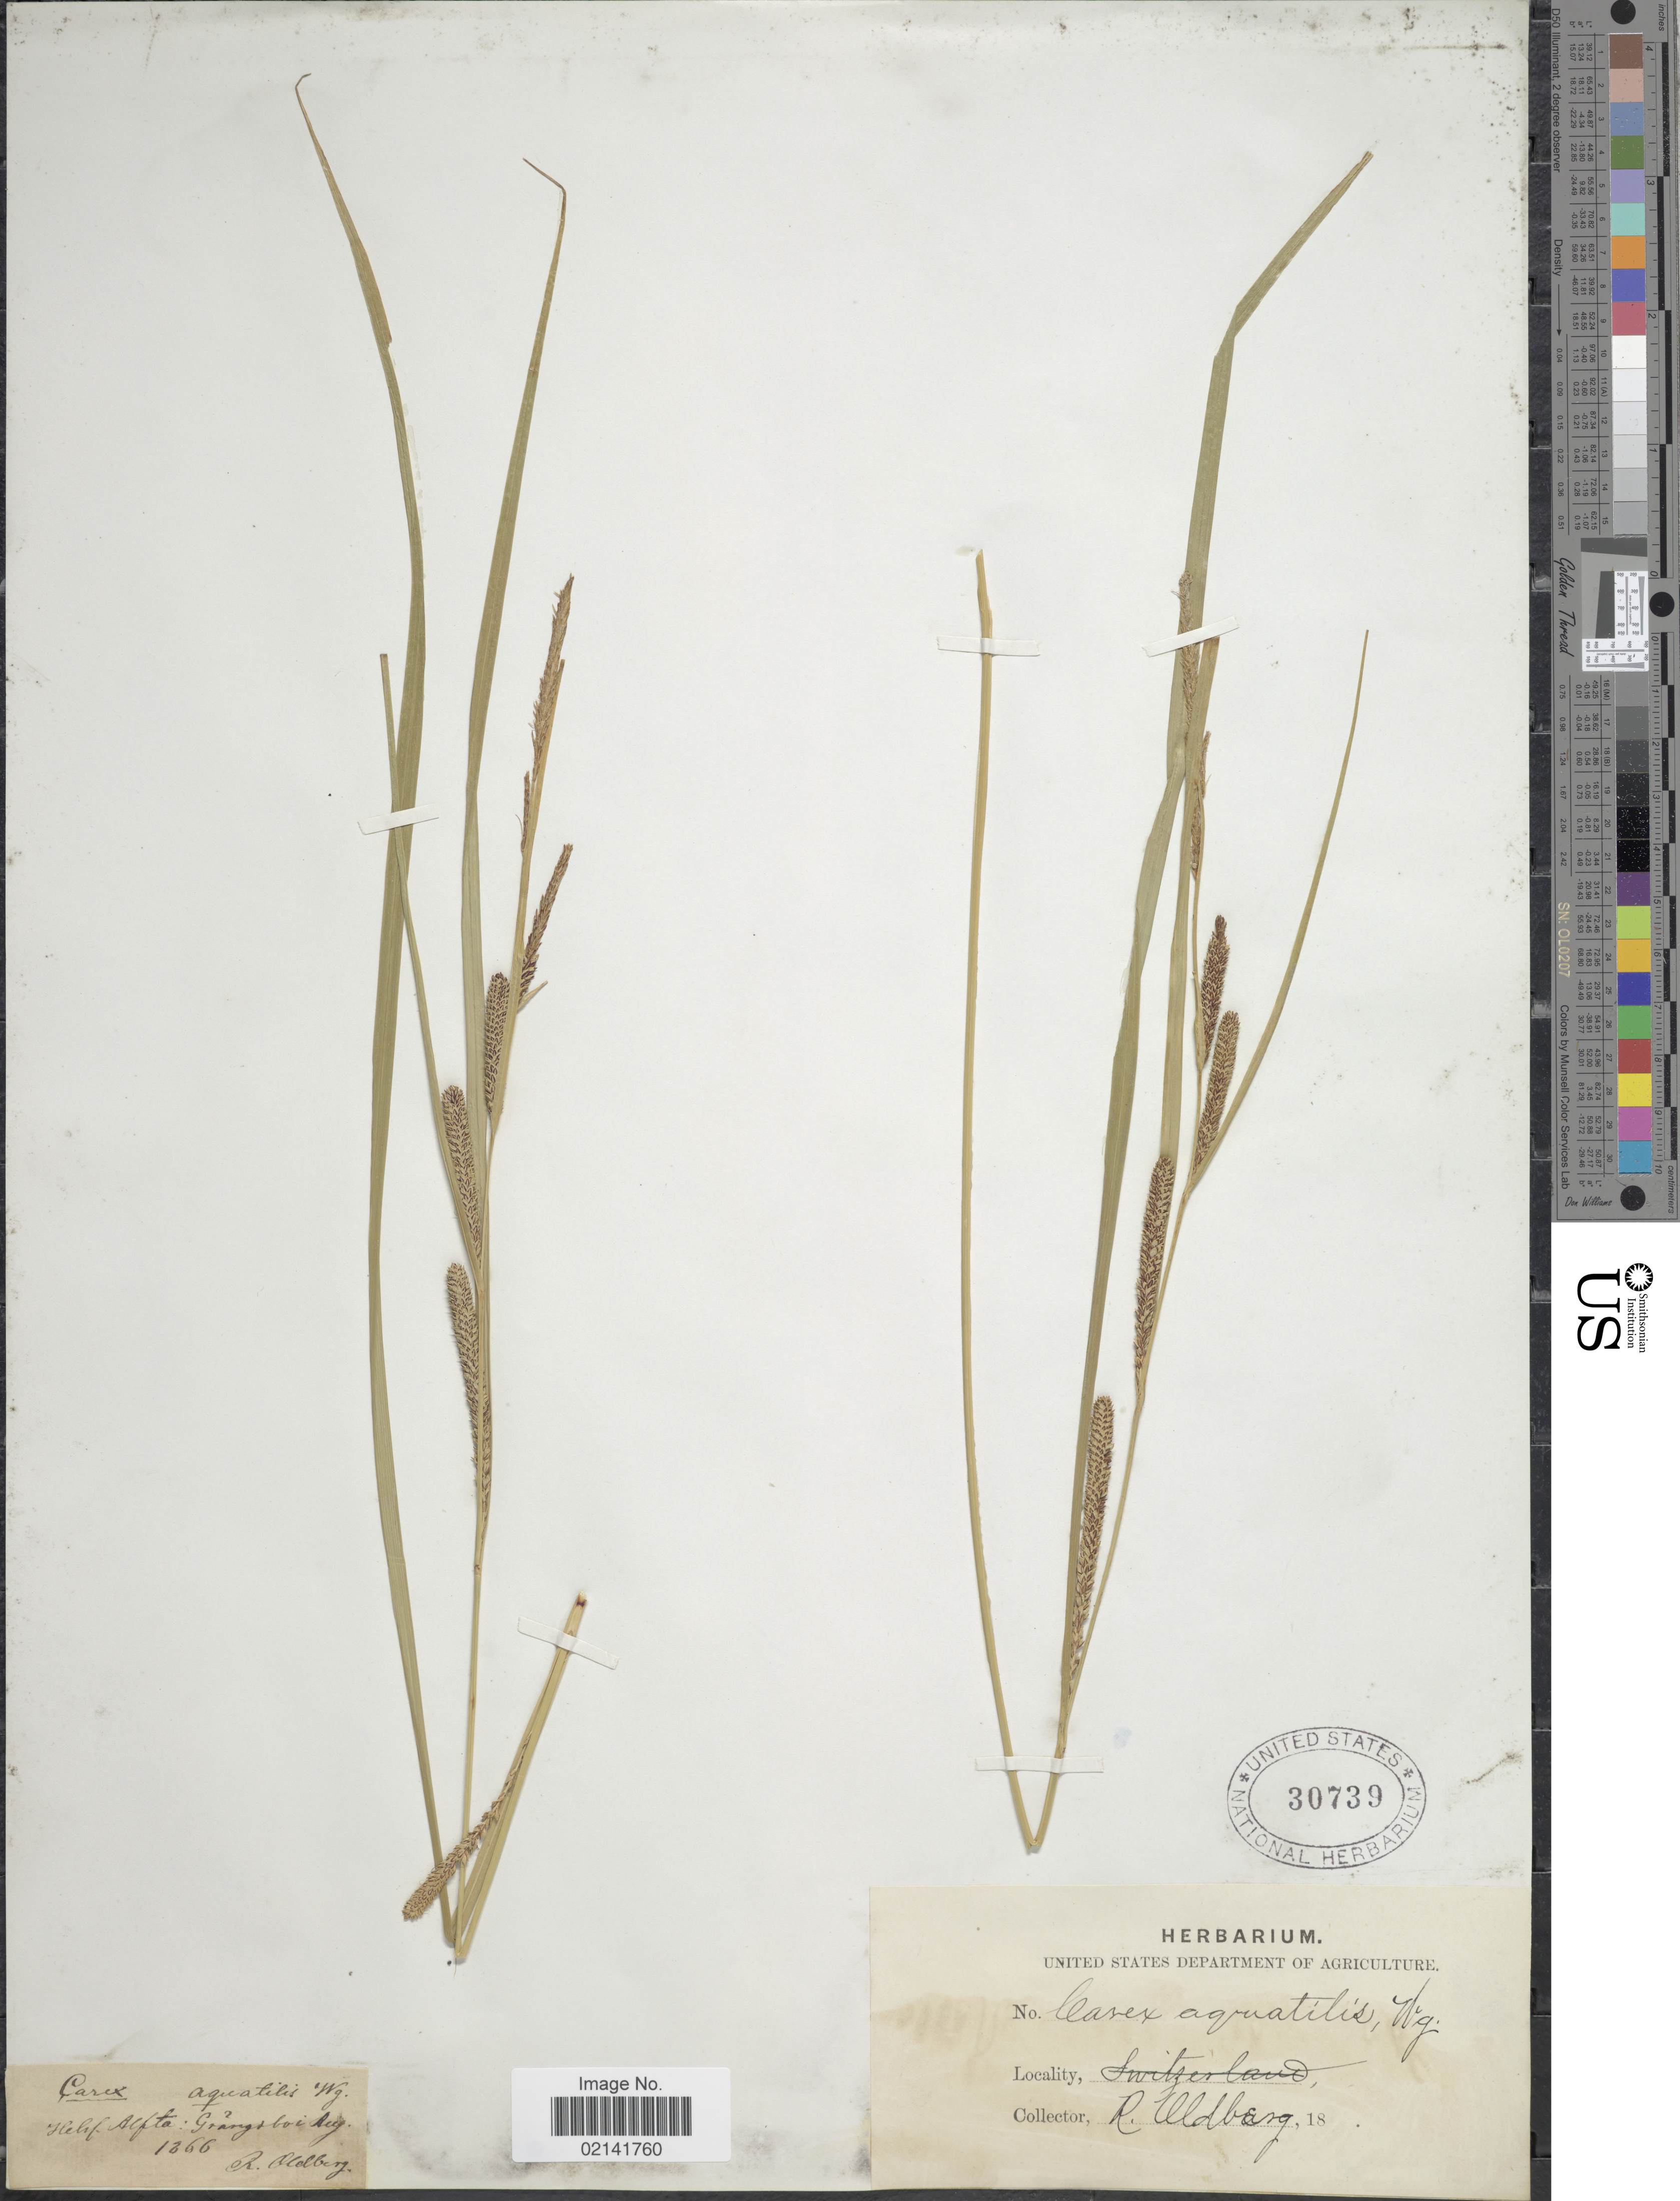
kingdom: Plantae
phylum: Tracheophyta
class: Liliopsida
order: Poales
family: Cyperaceae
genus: Carex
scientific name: Carex aquatilis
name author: Wahlenb.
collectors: R. Oldberg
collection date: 1866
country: Sweden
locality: Helsl. Alfta: Grängsbo.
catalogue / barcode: US 30739